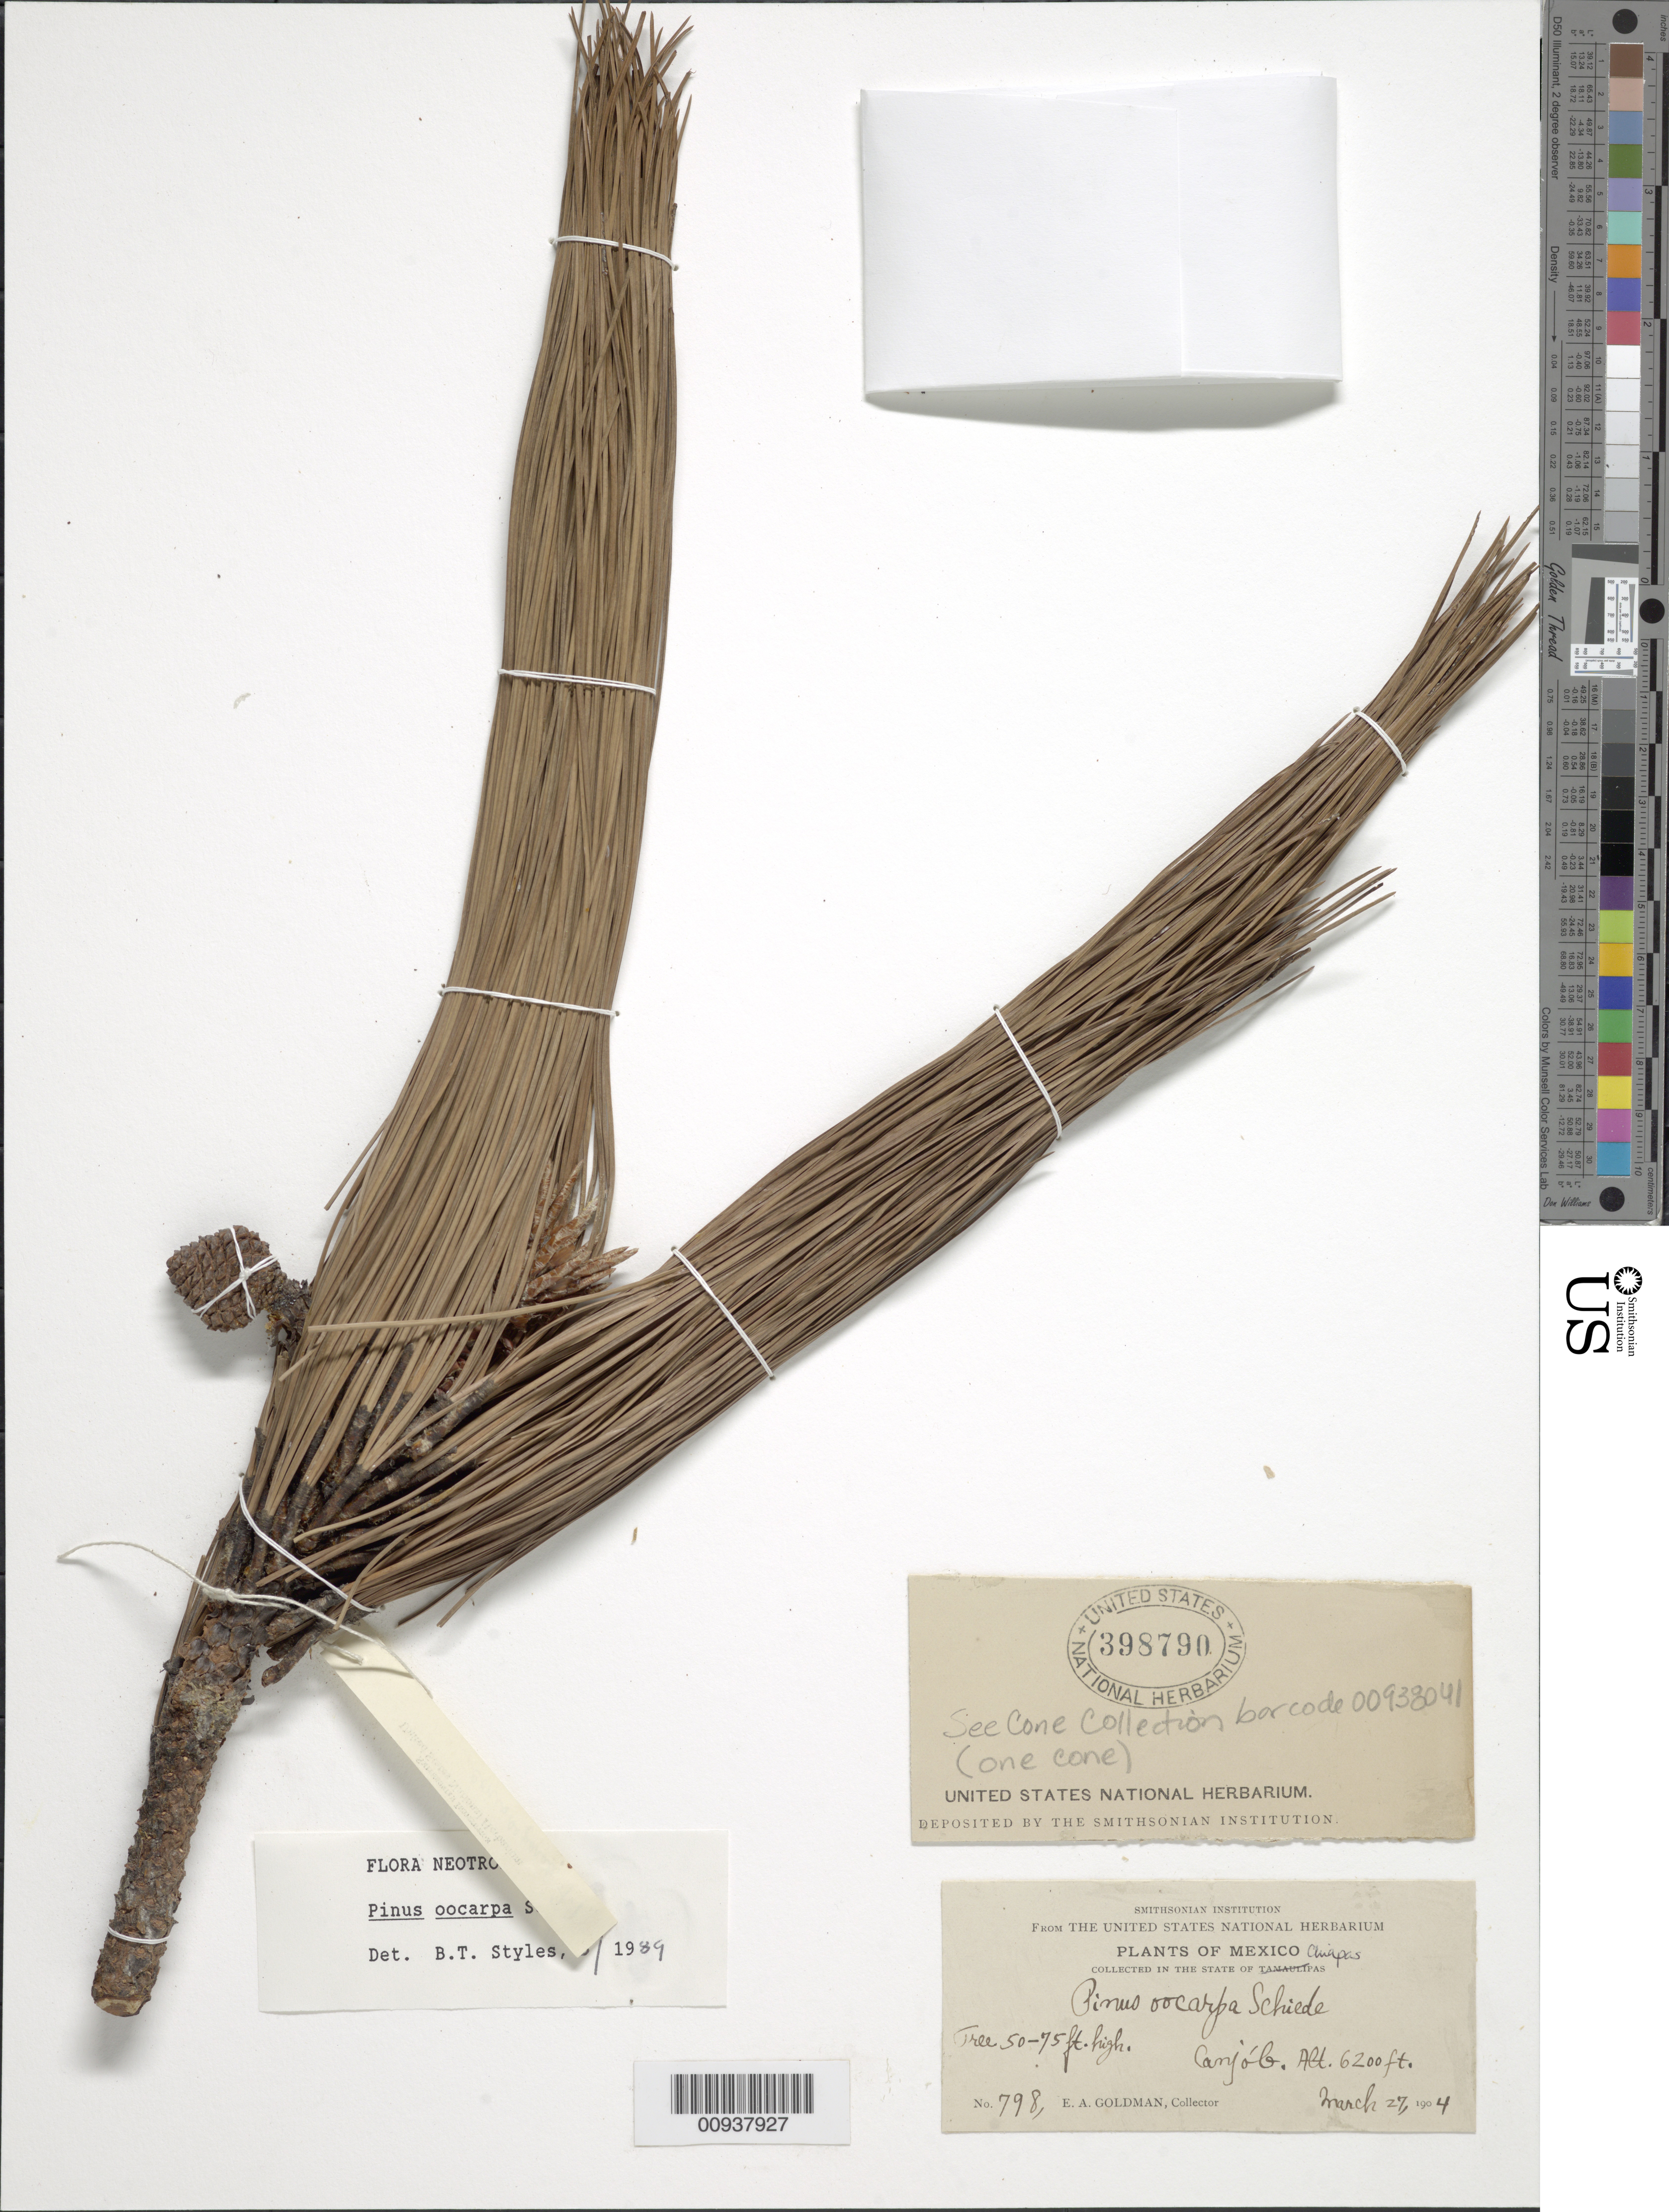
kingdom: Plantae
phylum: Tracheophyta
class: Pinopsida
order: Pinales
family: Pinaceae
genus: Pinus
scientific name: Pinus oocarpa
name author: Schiede ex Schltdl.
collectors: E. A. Goldman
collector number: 798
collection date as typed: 27 Mar 1904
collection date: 1904-03-27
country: Mexico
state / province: Chiapas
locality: Canjób.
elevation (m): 1890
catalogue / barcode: US 398790